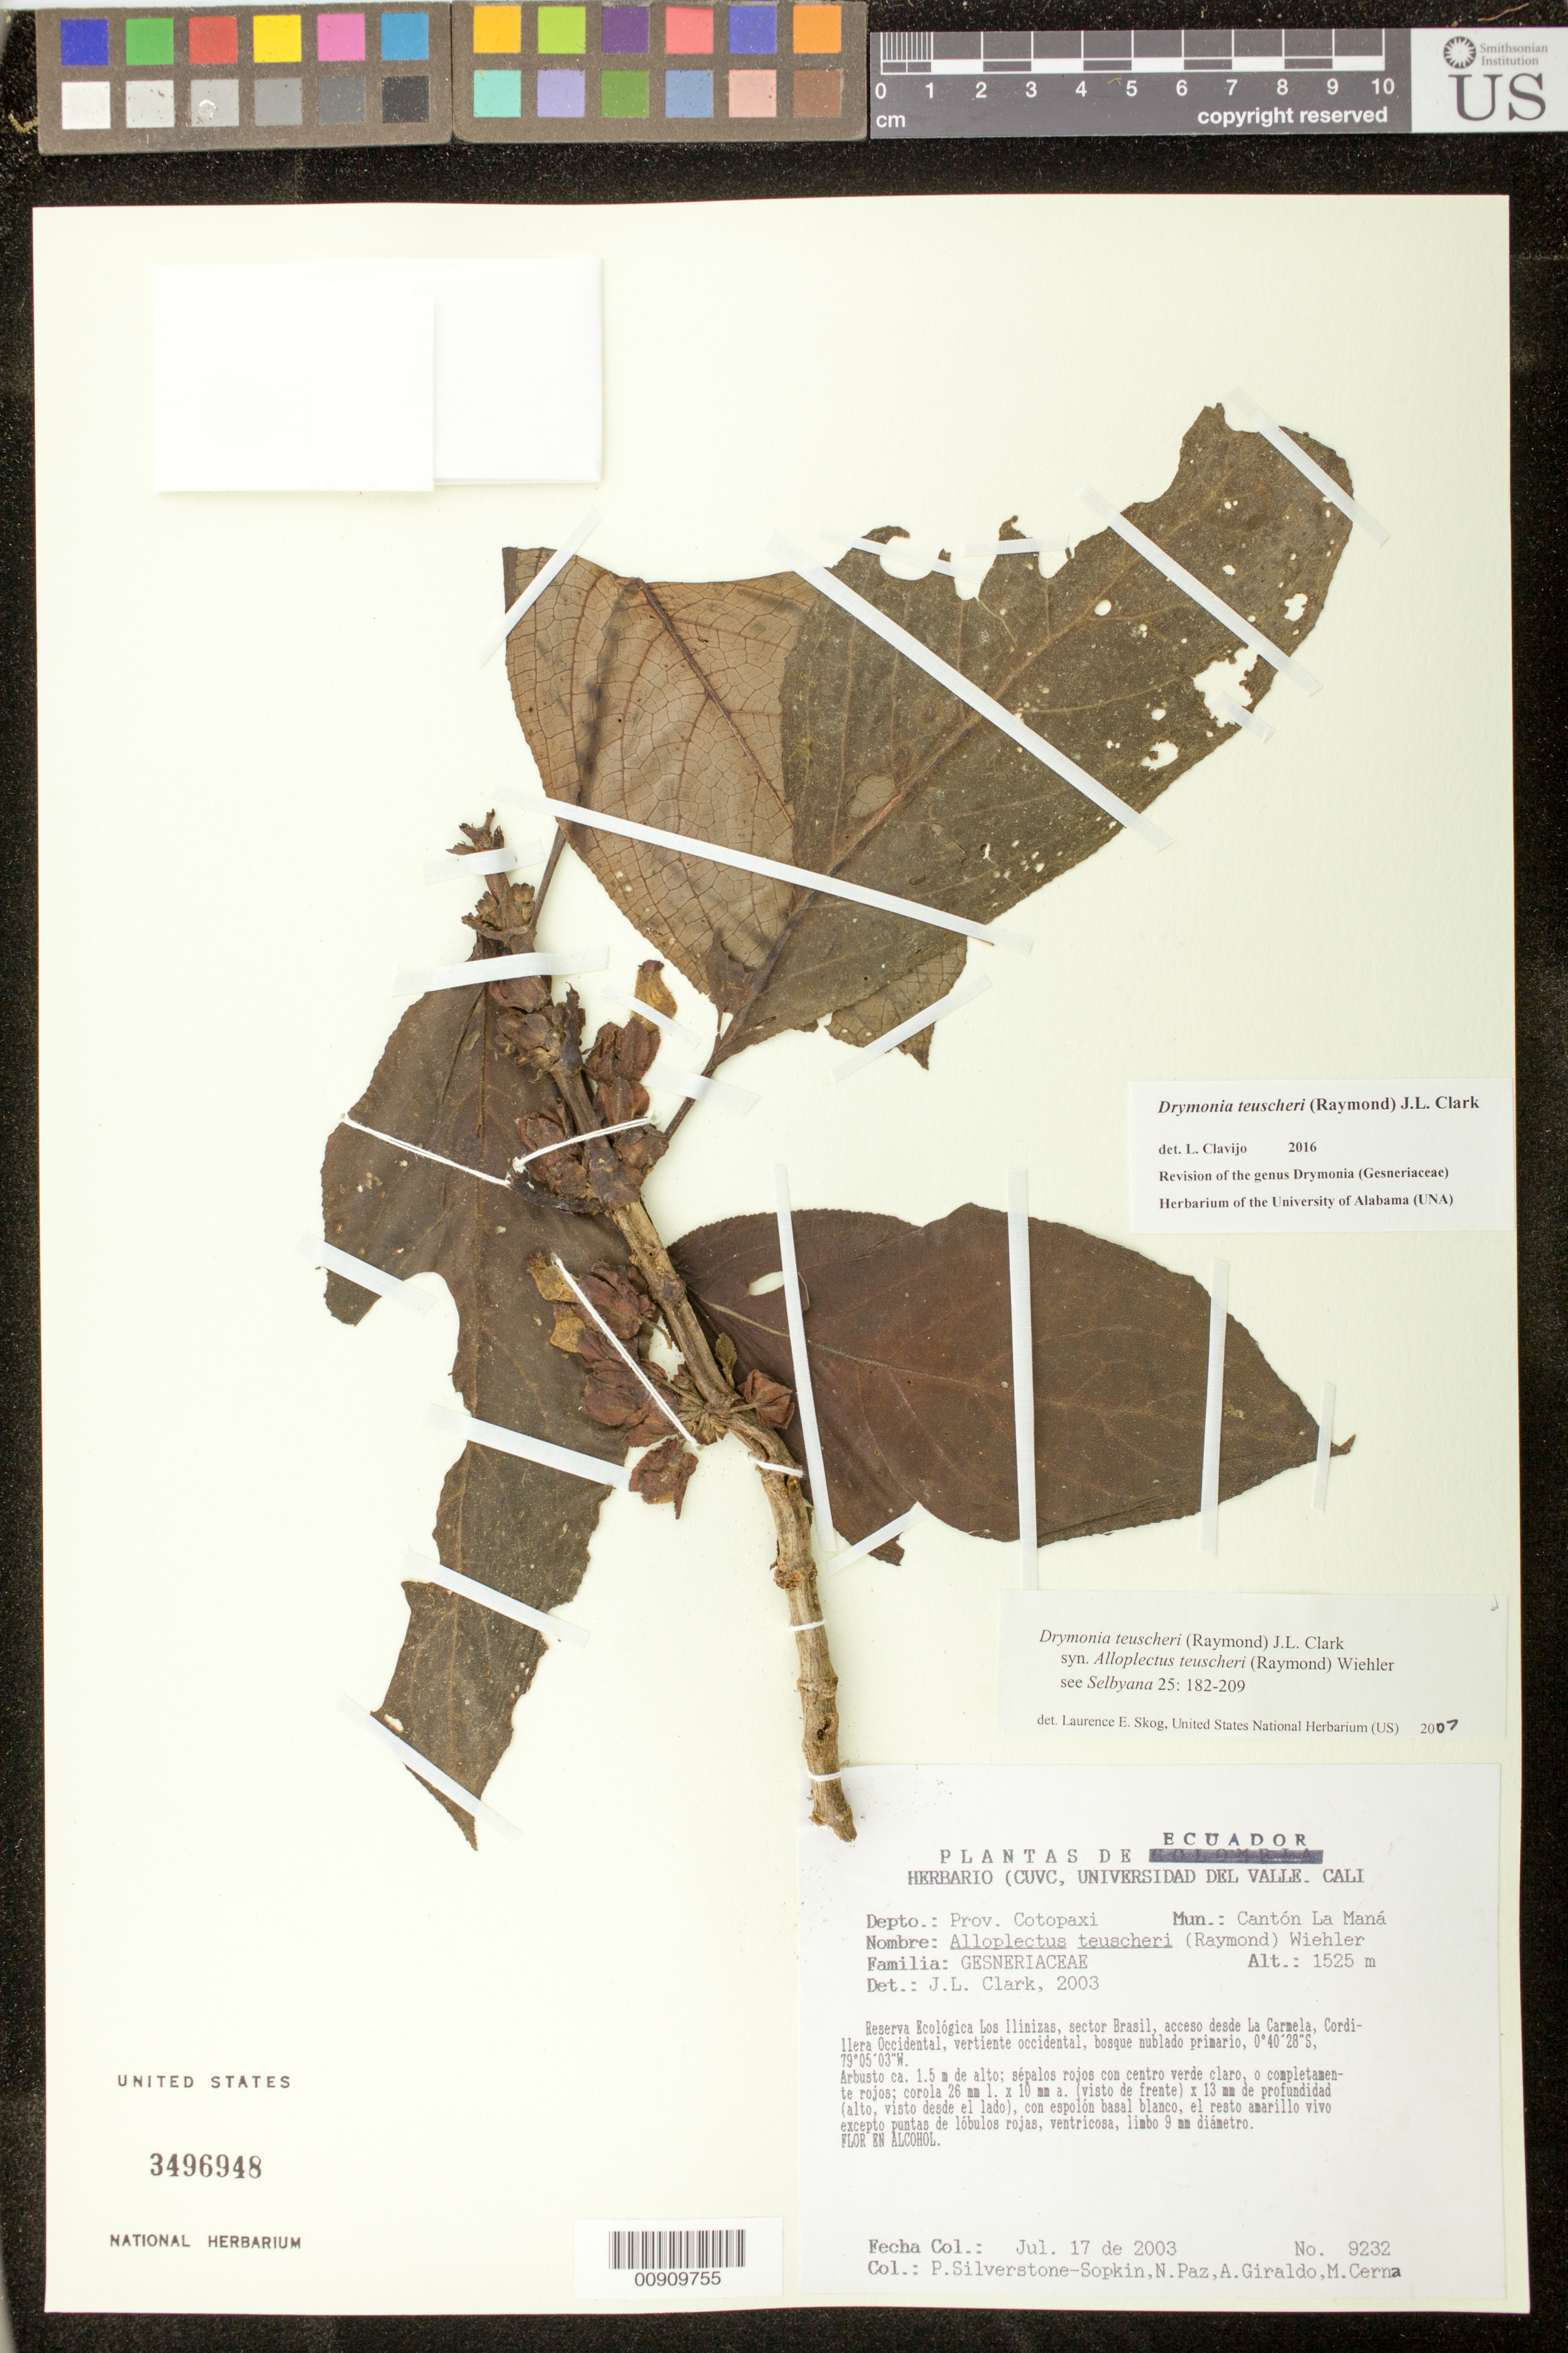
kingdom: Plantae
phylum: Tracheophyta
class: Magnoliopsida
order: Lamiales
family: Gesneriaceae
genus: Drymonia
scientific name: Drymonia teuscheri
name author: (Raymond) J.L. Clark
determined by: Skog, Laurence E.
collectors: P. A. Silverstone-Sopkin, N. Paz, A. Giraldo & M. Cerna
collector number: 9232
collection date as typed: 17 Jul 2003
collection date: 2003-07-17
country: Ecuador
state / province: Cotopaxi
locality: Cantón La Maná. Reserva Ecológica Los Ilinizas, sector Brasil, acceso desde La Carmela, Cordillera Occidental, vertiente occidental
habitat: Bosque nublado primario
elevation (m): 1525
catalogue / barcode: US 3496948